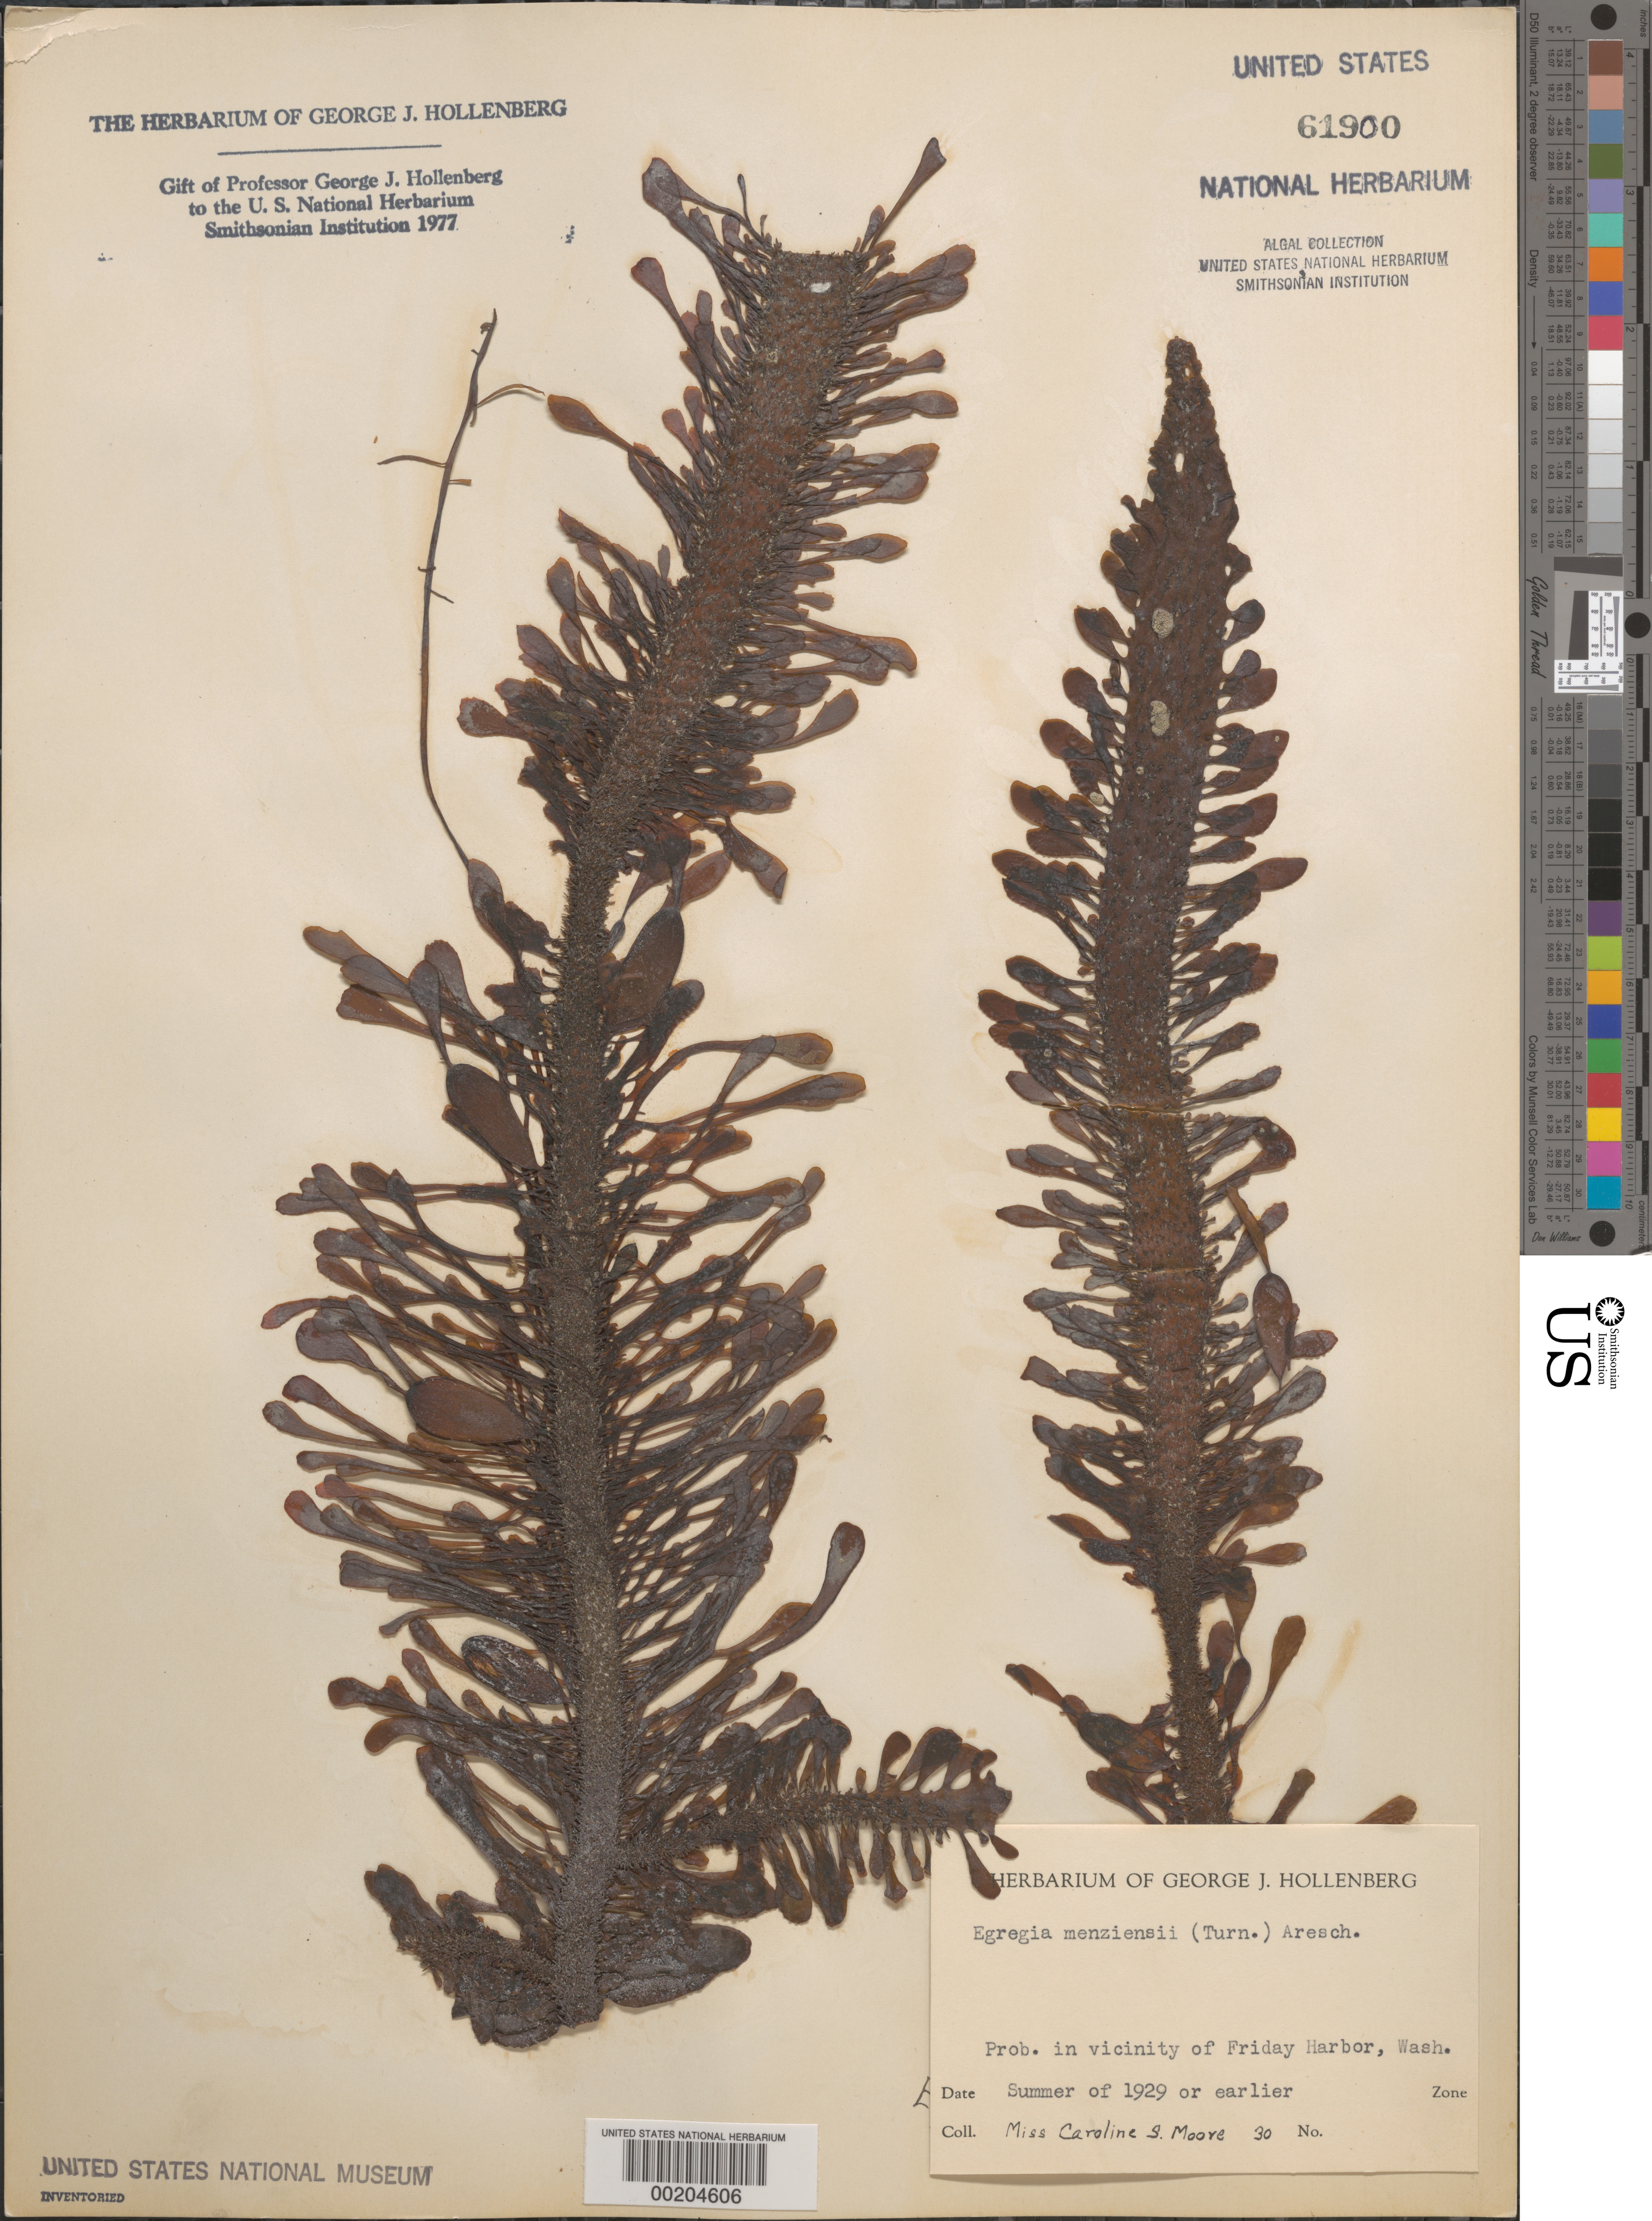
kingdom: Chromista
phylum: Ochrophyta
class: Phaeophyceae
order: Laminariales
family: Lessoniaceae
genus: Egregia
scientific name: Egregia menziesii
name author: (Turner) Aresch.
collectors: C. Moore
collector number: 30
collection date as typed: Sum 1929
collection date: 1929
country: United States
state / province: Washington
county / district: San Juan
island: San Juan Island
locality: Probably Friday Harbor area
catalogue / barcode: US 61900